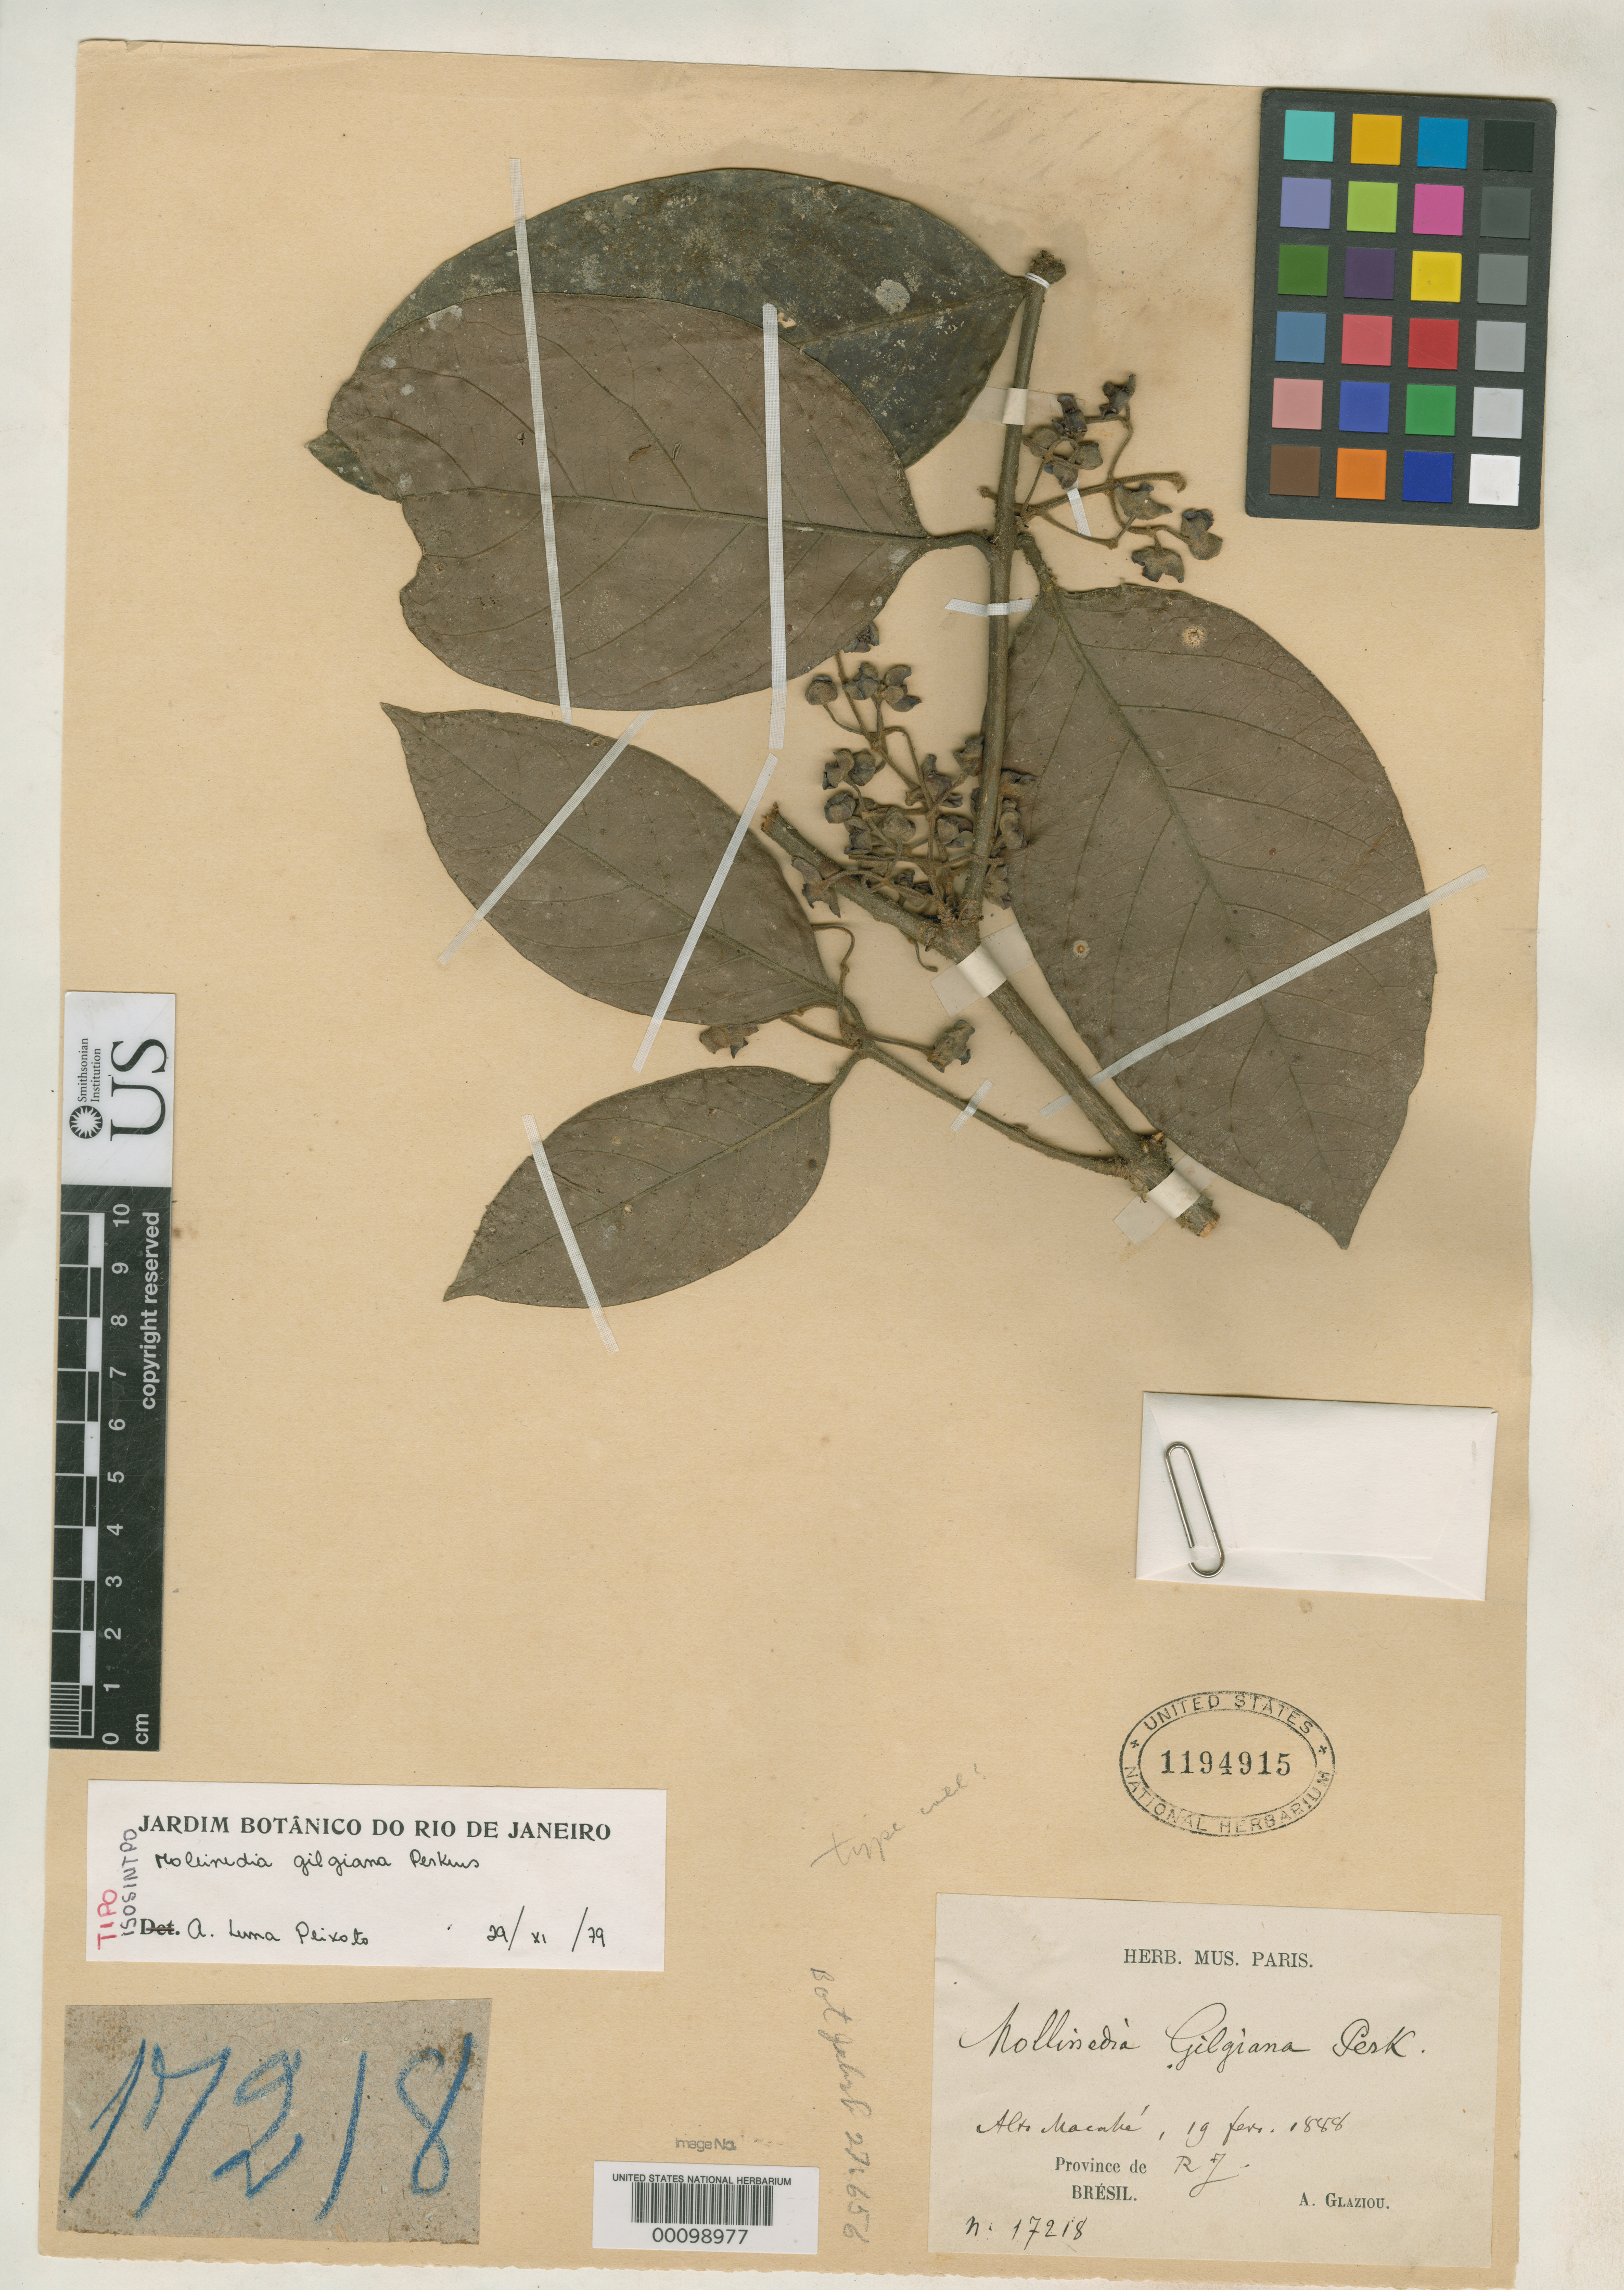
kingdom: Plantae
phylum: Tracheophyta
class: Magnoliopsida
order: Laurales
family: Monimiaceae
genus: Mollinedia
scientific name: Mollinedia gilgiana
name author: Perkins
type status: Isosyntype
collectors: A. F. M. Glaziou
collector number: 17218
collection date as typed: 19 Jan 1888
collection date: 1888-01-19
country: Brazil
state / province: Rio de Janeiro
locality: Alto Macahe.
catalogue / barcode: US 1194915